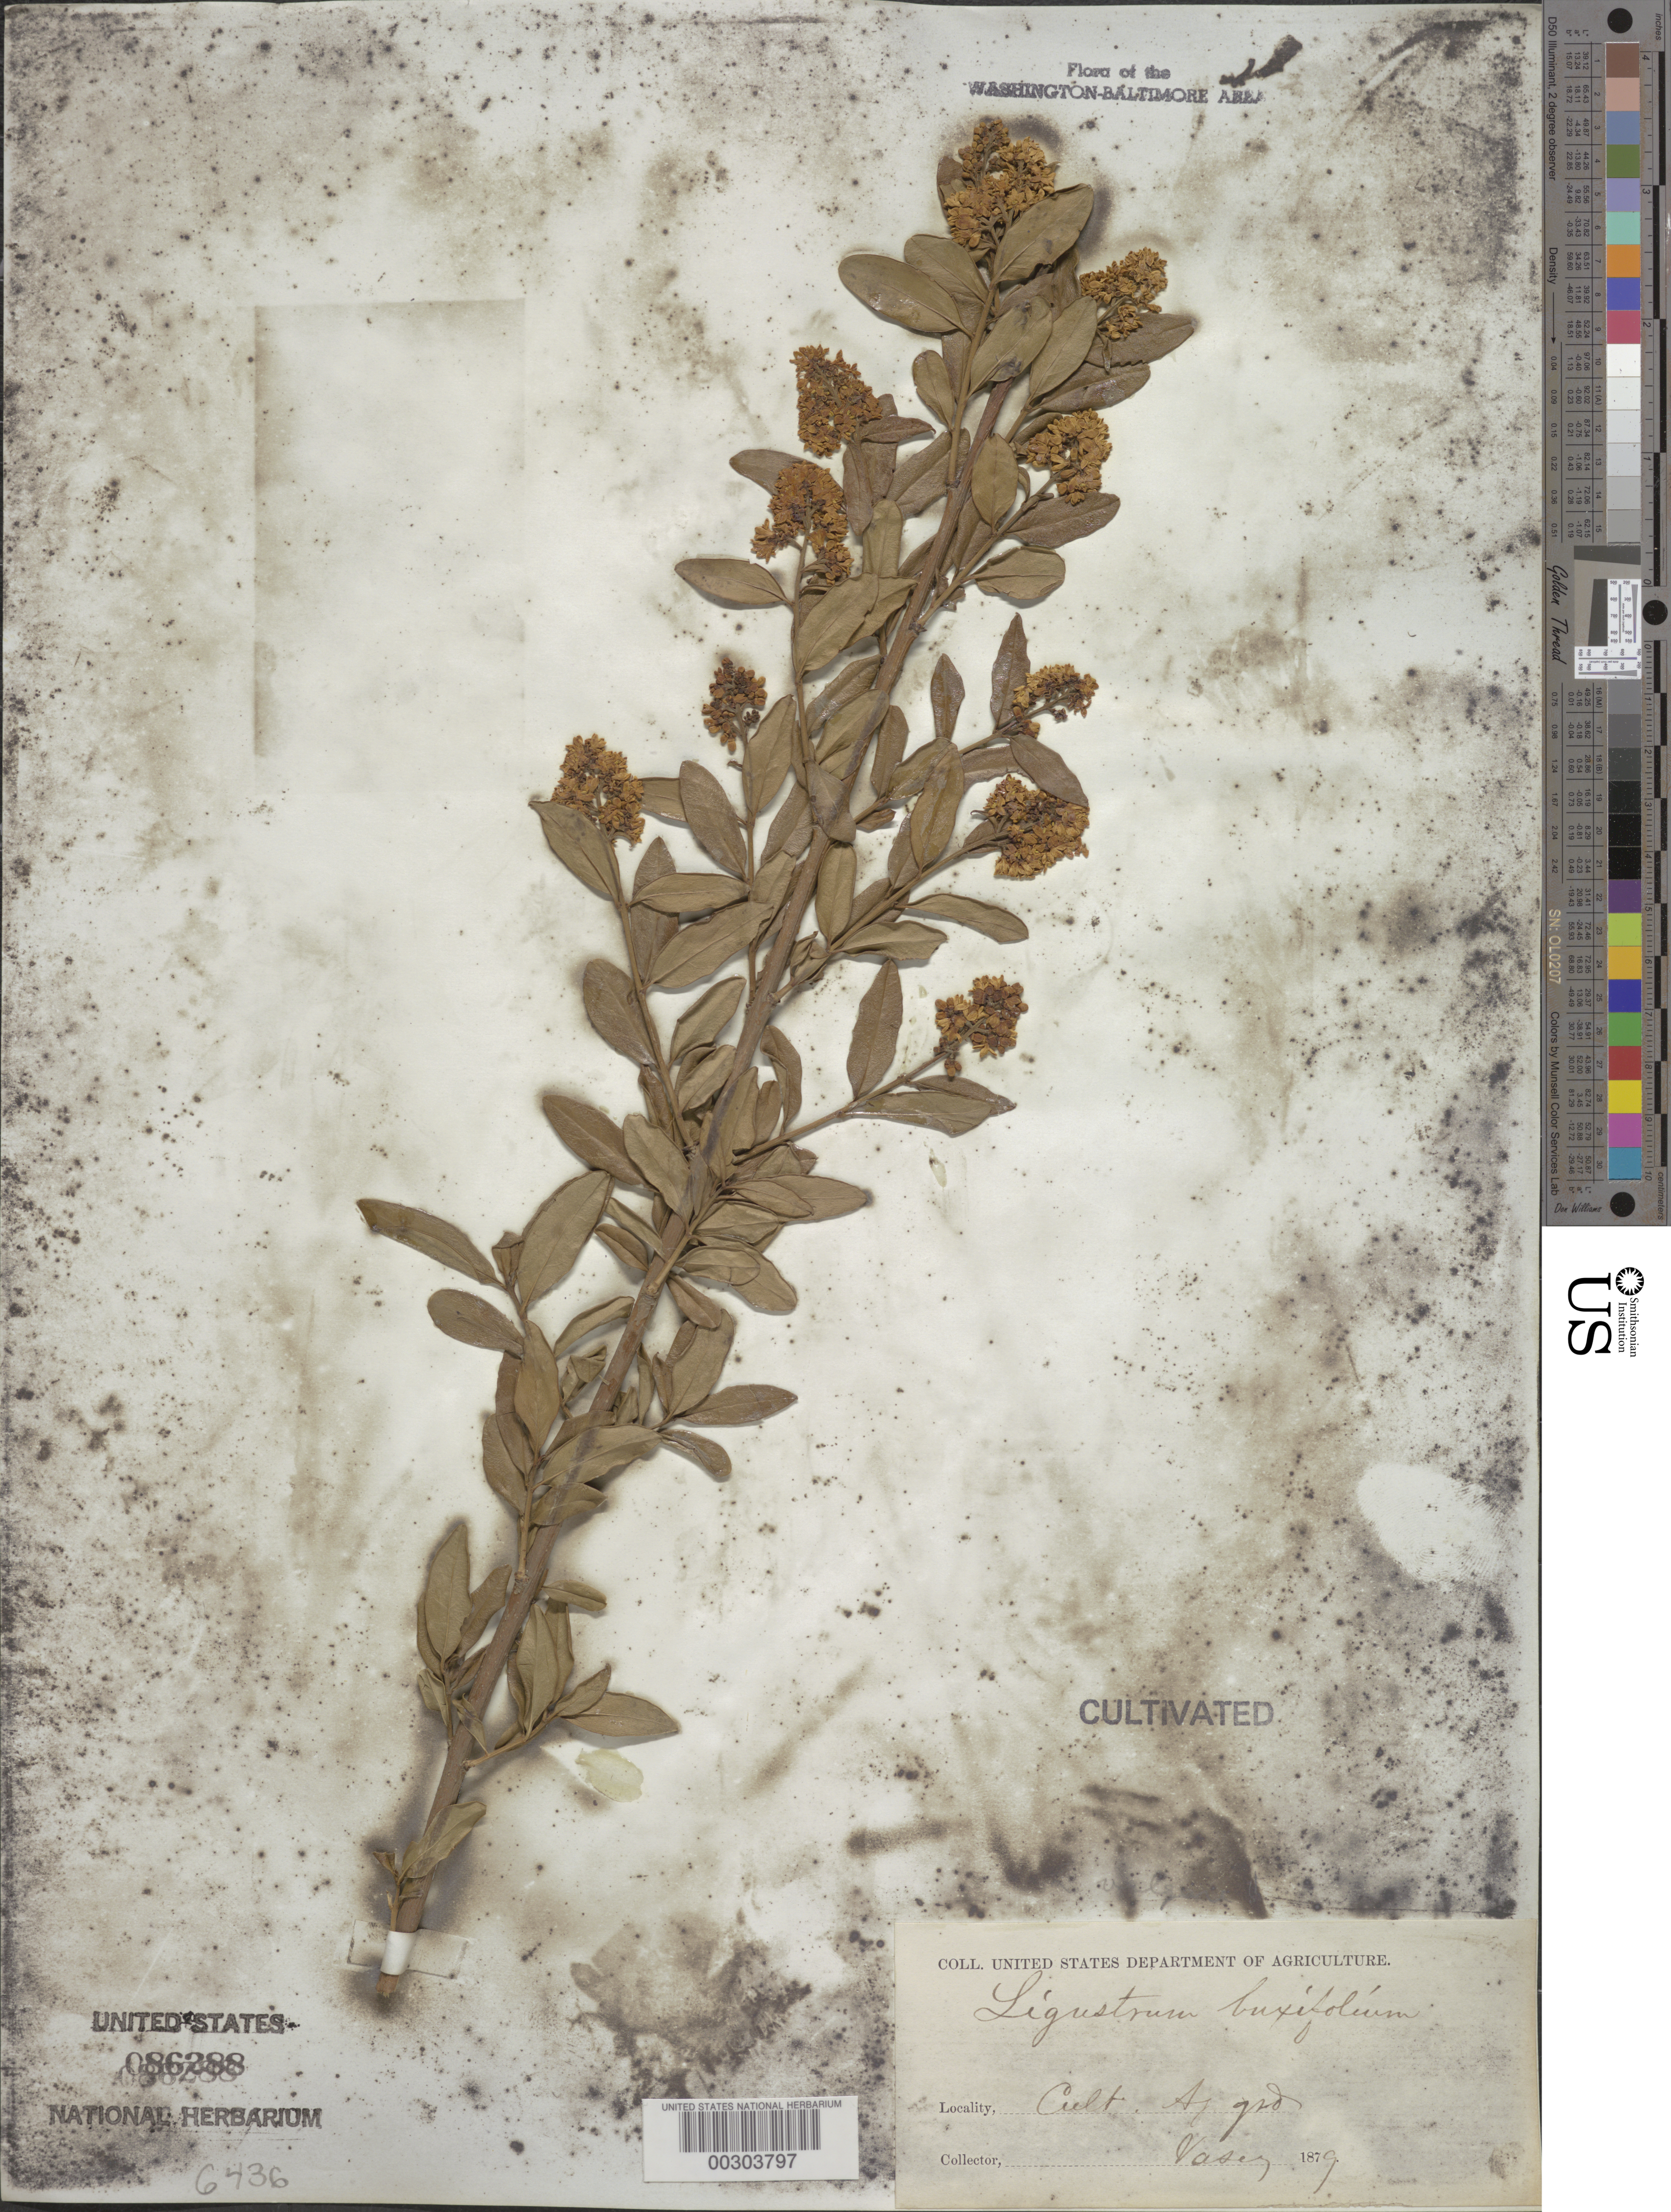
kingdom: Plantae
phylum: Tracheophyta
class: Magnoliopsida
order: Lamiales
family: Oleaceae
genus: Ligustrum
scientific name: Ligustrum vulgare var. buxifolium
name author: G. Nicholson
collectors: G. R. Vasey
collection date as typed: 1879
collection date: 1879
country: United States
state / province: District of Columbia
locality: Department of Agriculture grounds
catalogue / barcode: US 86288